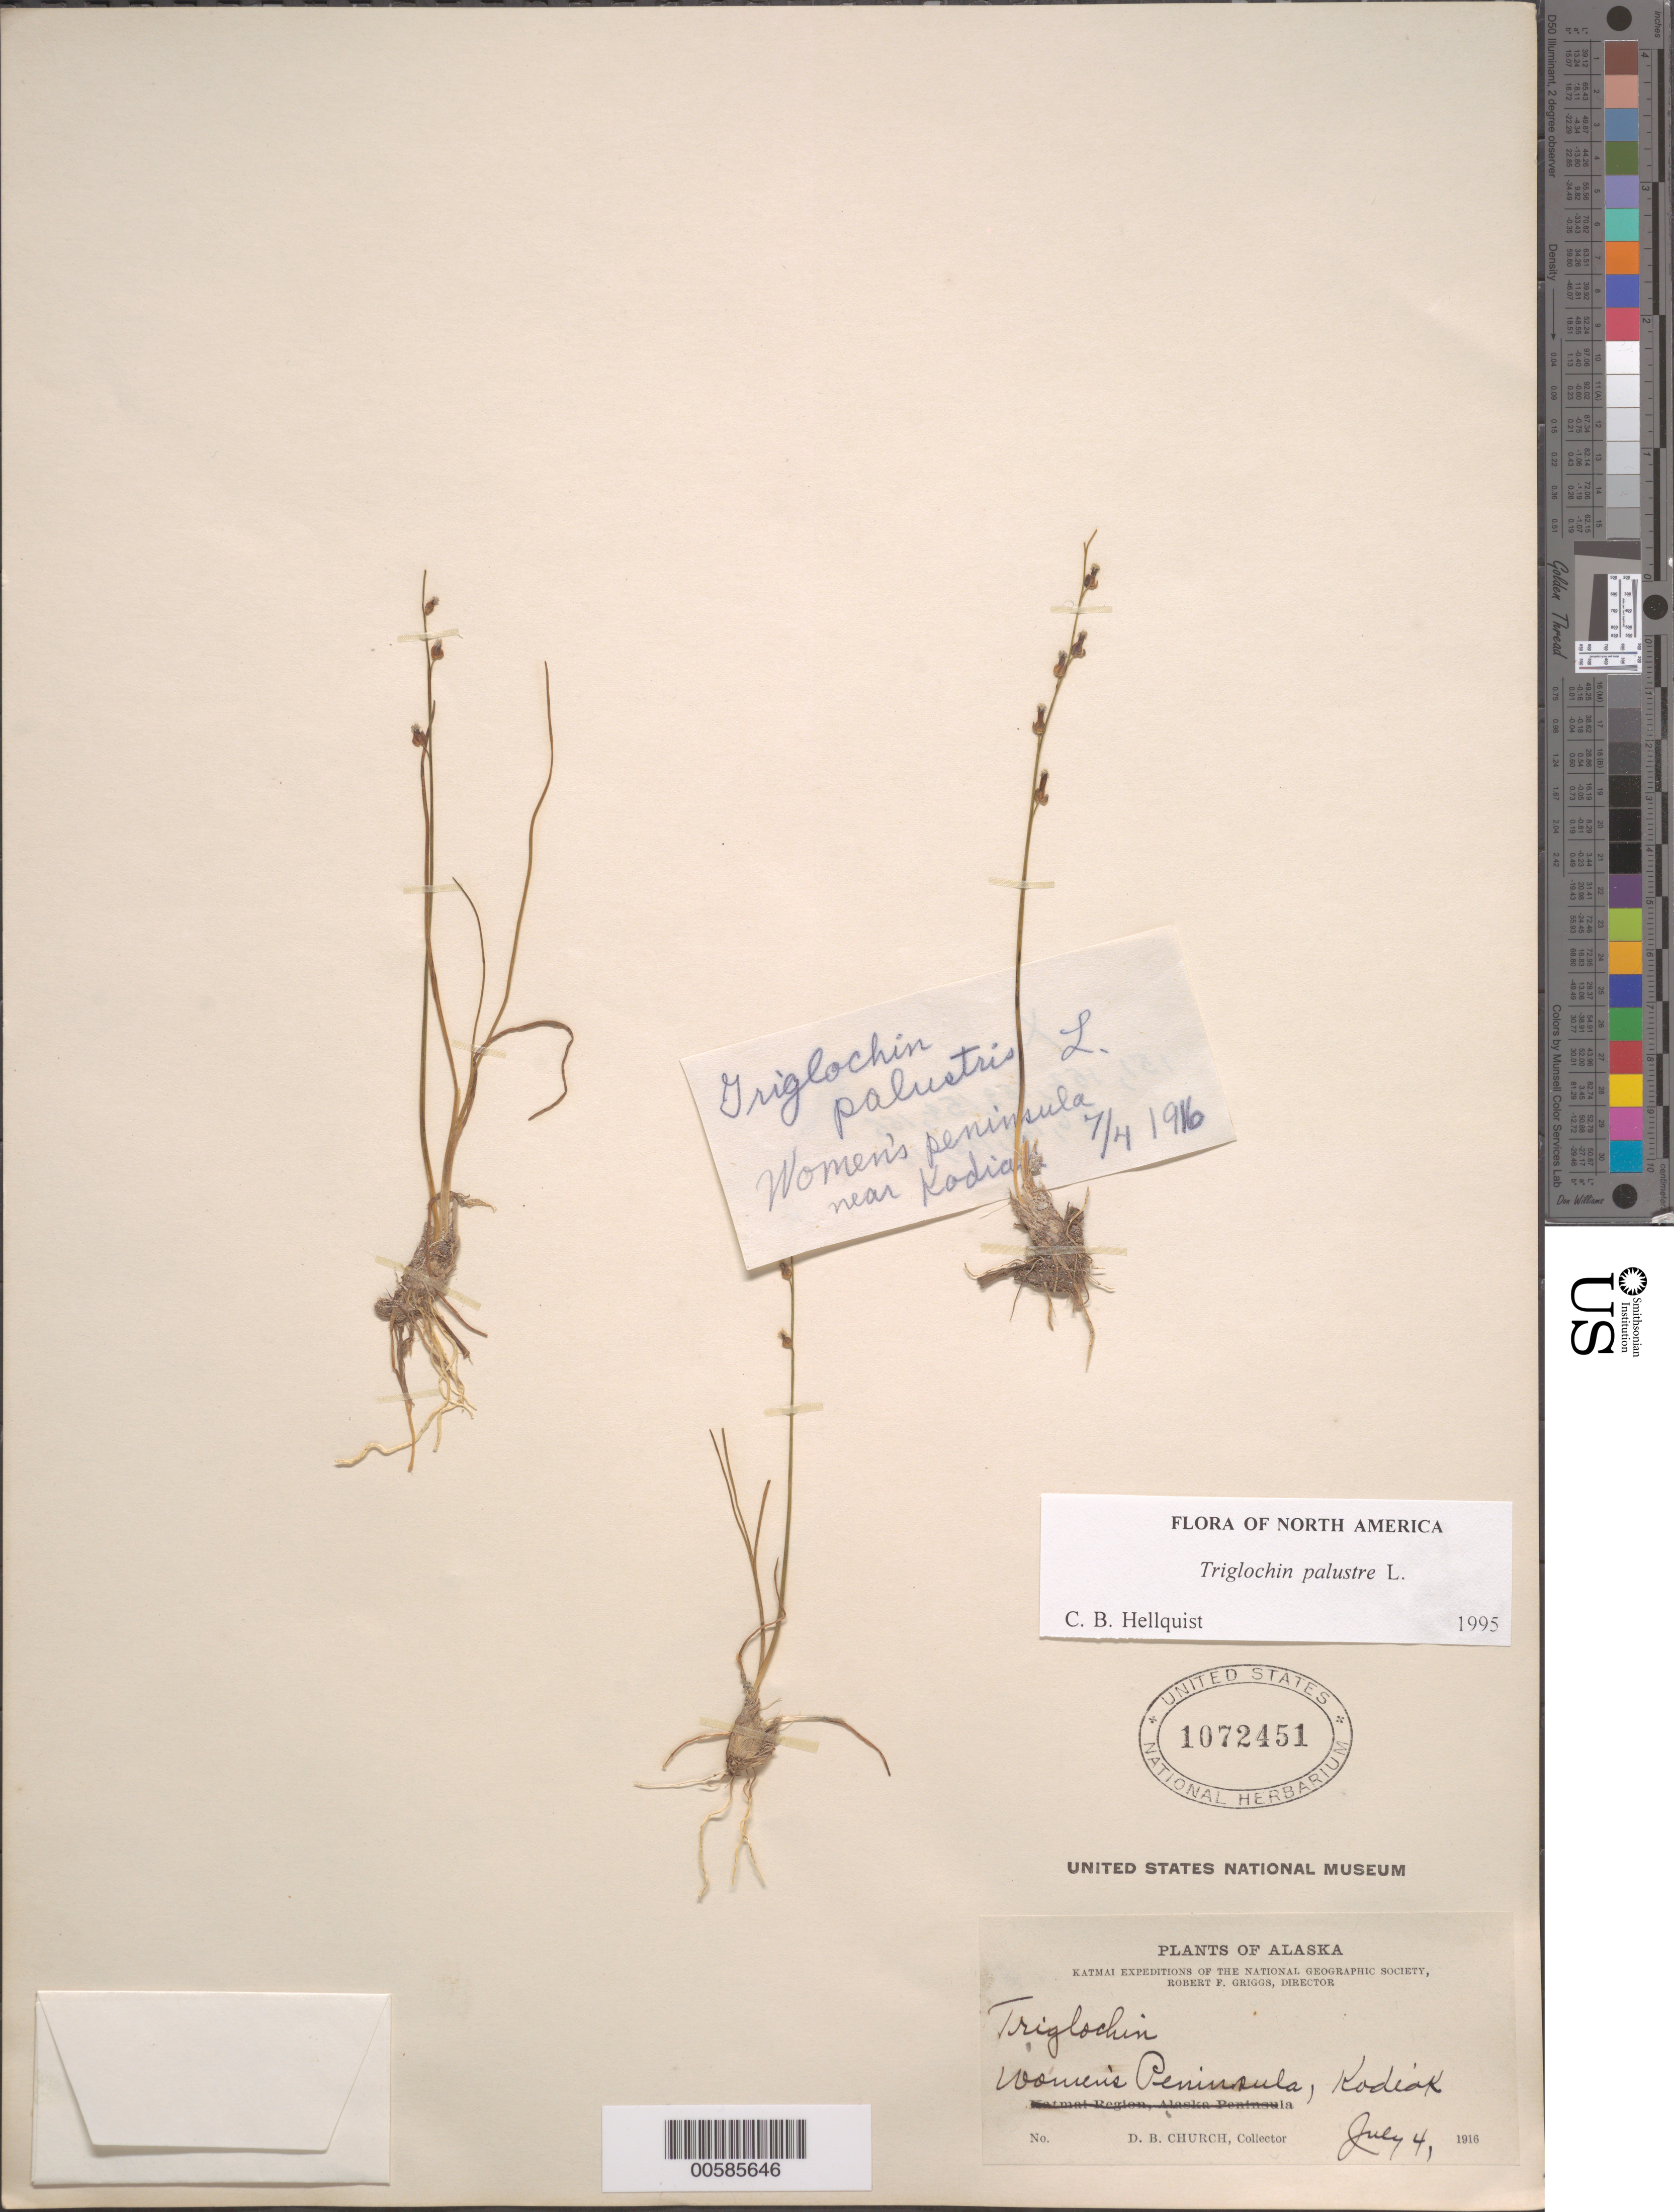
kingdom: Plantae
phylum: Tracheophyta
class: Liliopsida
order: Alismatales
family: Juncaginaceae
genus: Triglochin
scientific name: Triglochin palustris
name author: L.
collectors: D. Church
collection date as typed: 04 Jul 1916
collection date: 1916-07-04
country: United States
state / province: Alaska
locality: Woman's Peninsula, Kodiak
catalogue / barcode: US 1072451